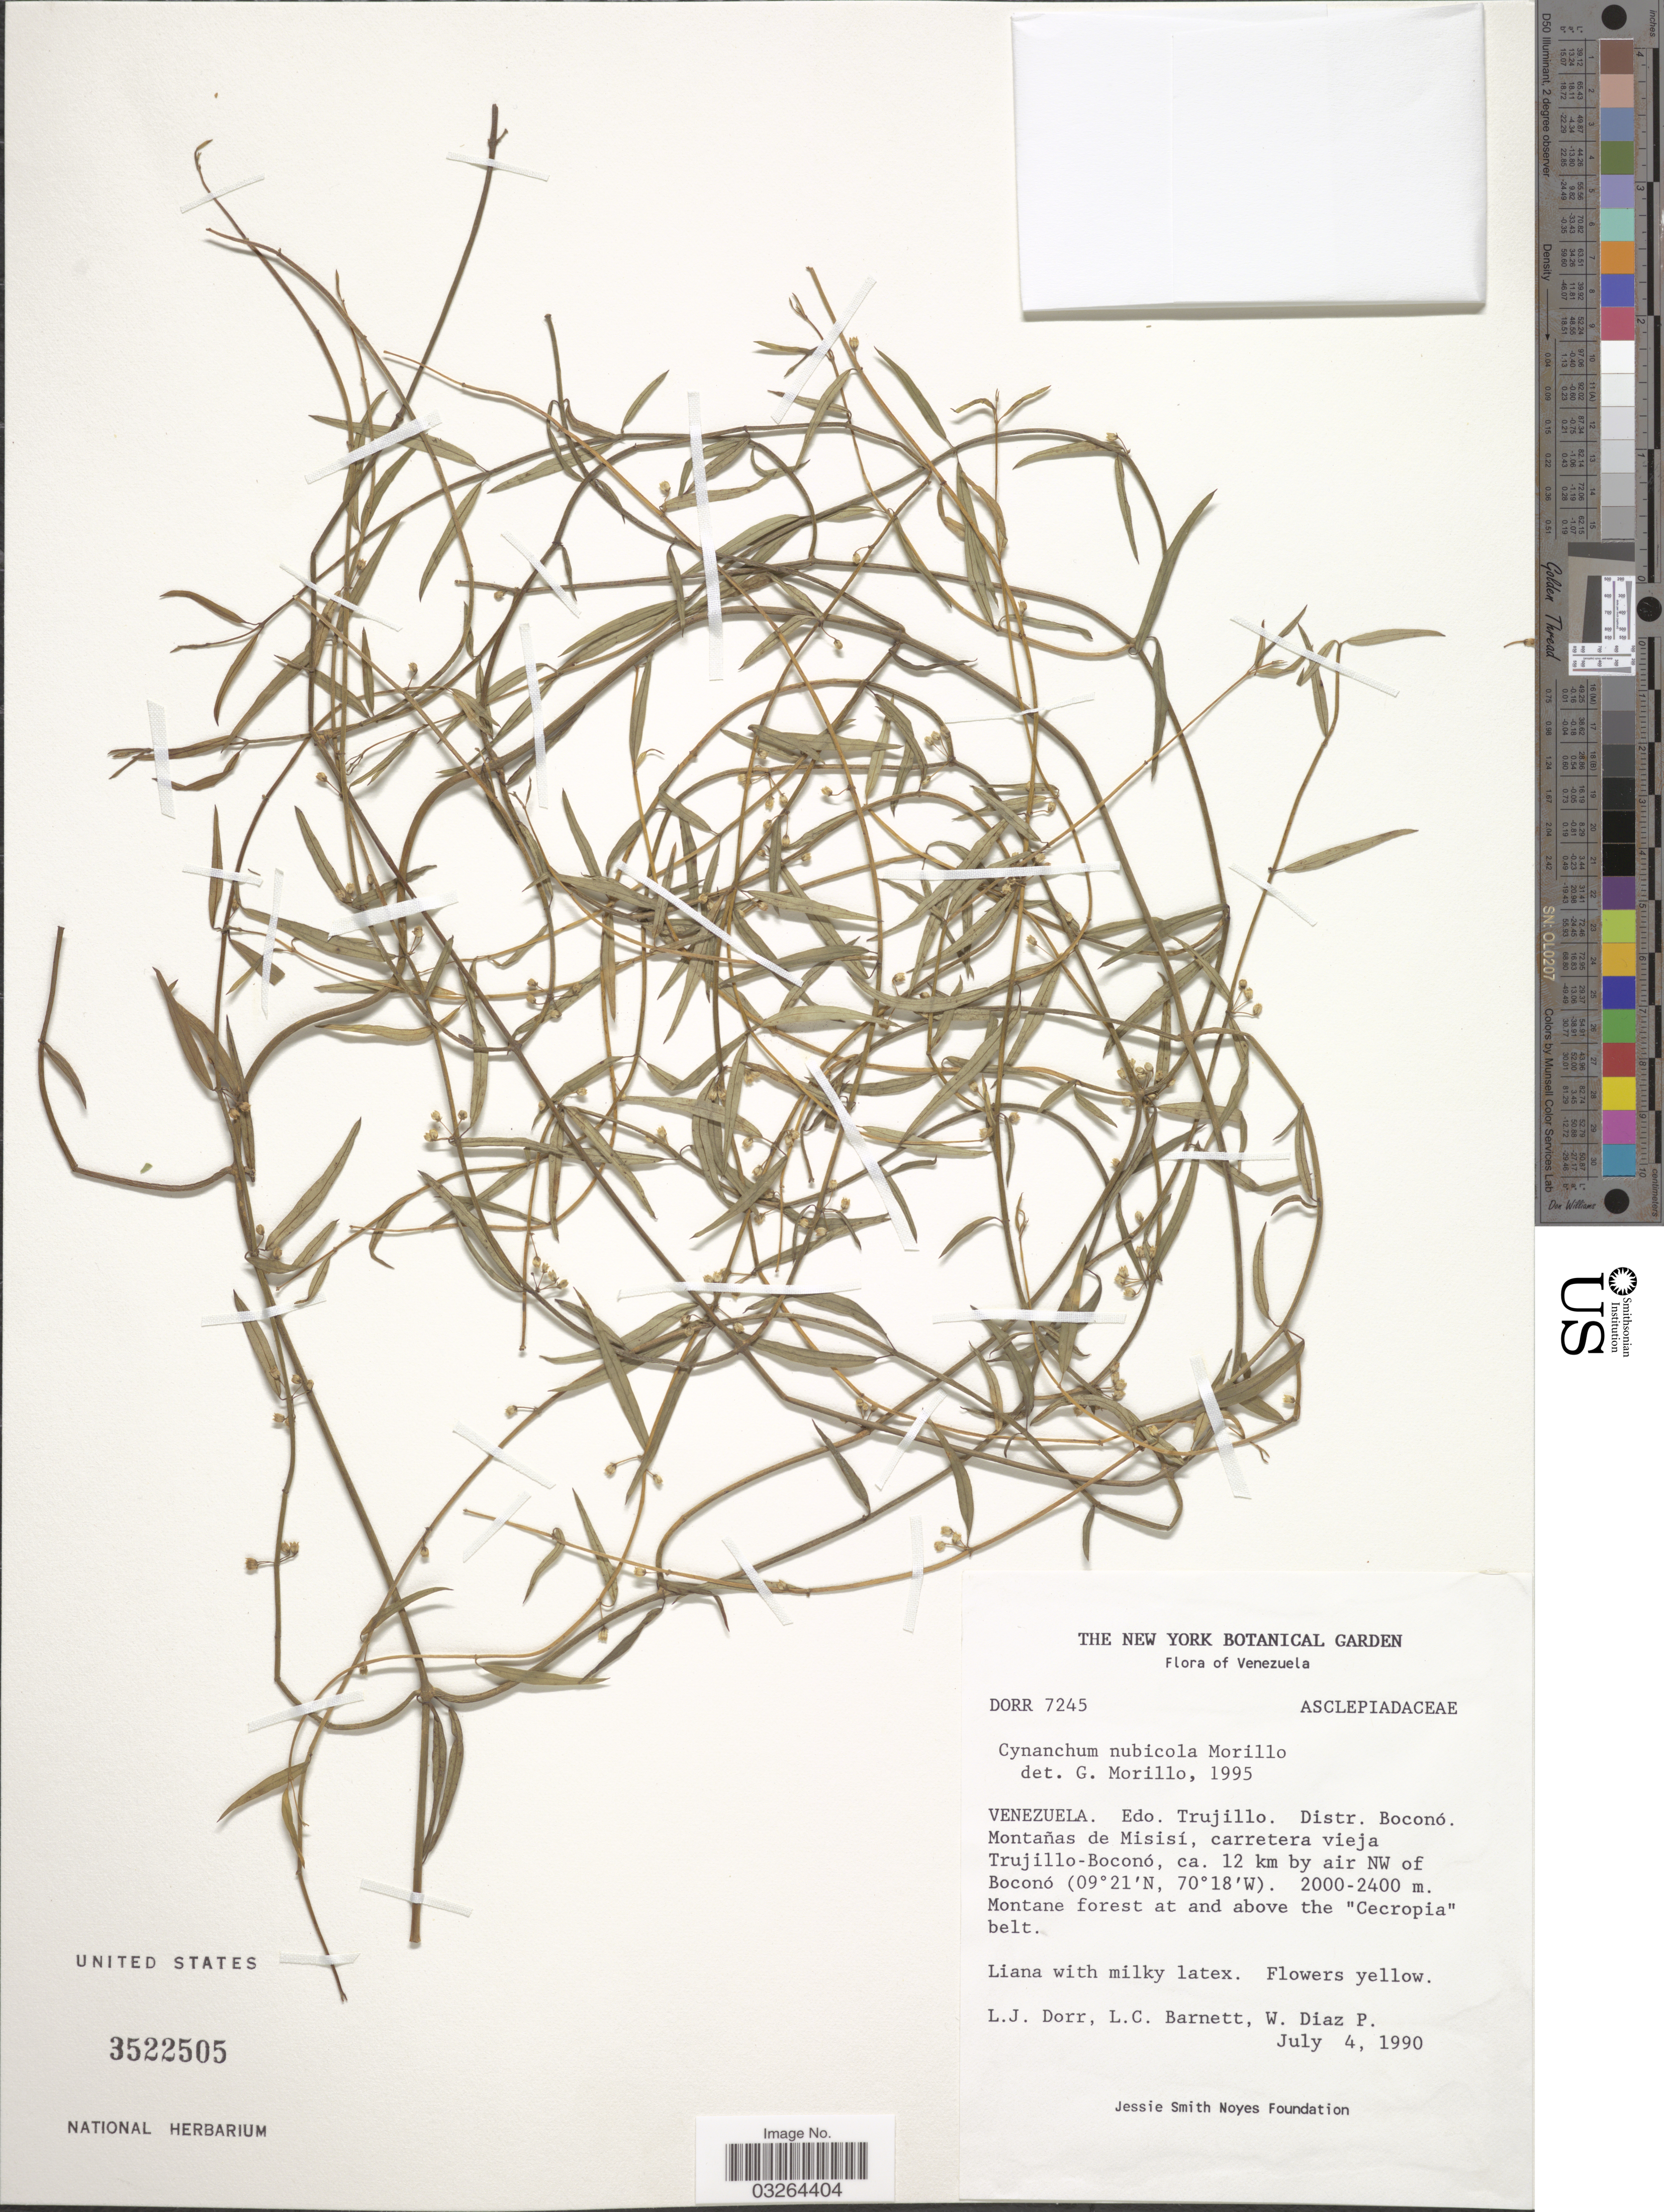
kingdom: Plantae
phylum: Tracheophyta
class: Magnoliopsida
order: Gentianales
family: Apocynaceae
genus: Cynanchum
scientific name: Cynanchum nubicola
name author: Morillo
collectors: L. J. Dorr, L. C. Barnett & W. Díaz P.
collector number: DORR 7245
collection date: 1990-07-04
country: Venezuela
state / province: Trujillo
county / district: Boconó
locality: Montañas de Misisi, carretera vieja Trujillo-Boconó, ca. 12 km by air NW of Boconó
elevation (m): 2000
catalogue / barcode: US 3522505